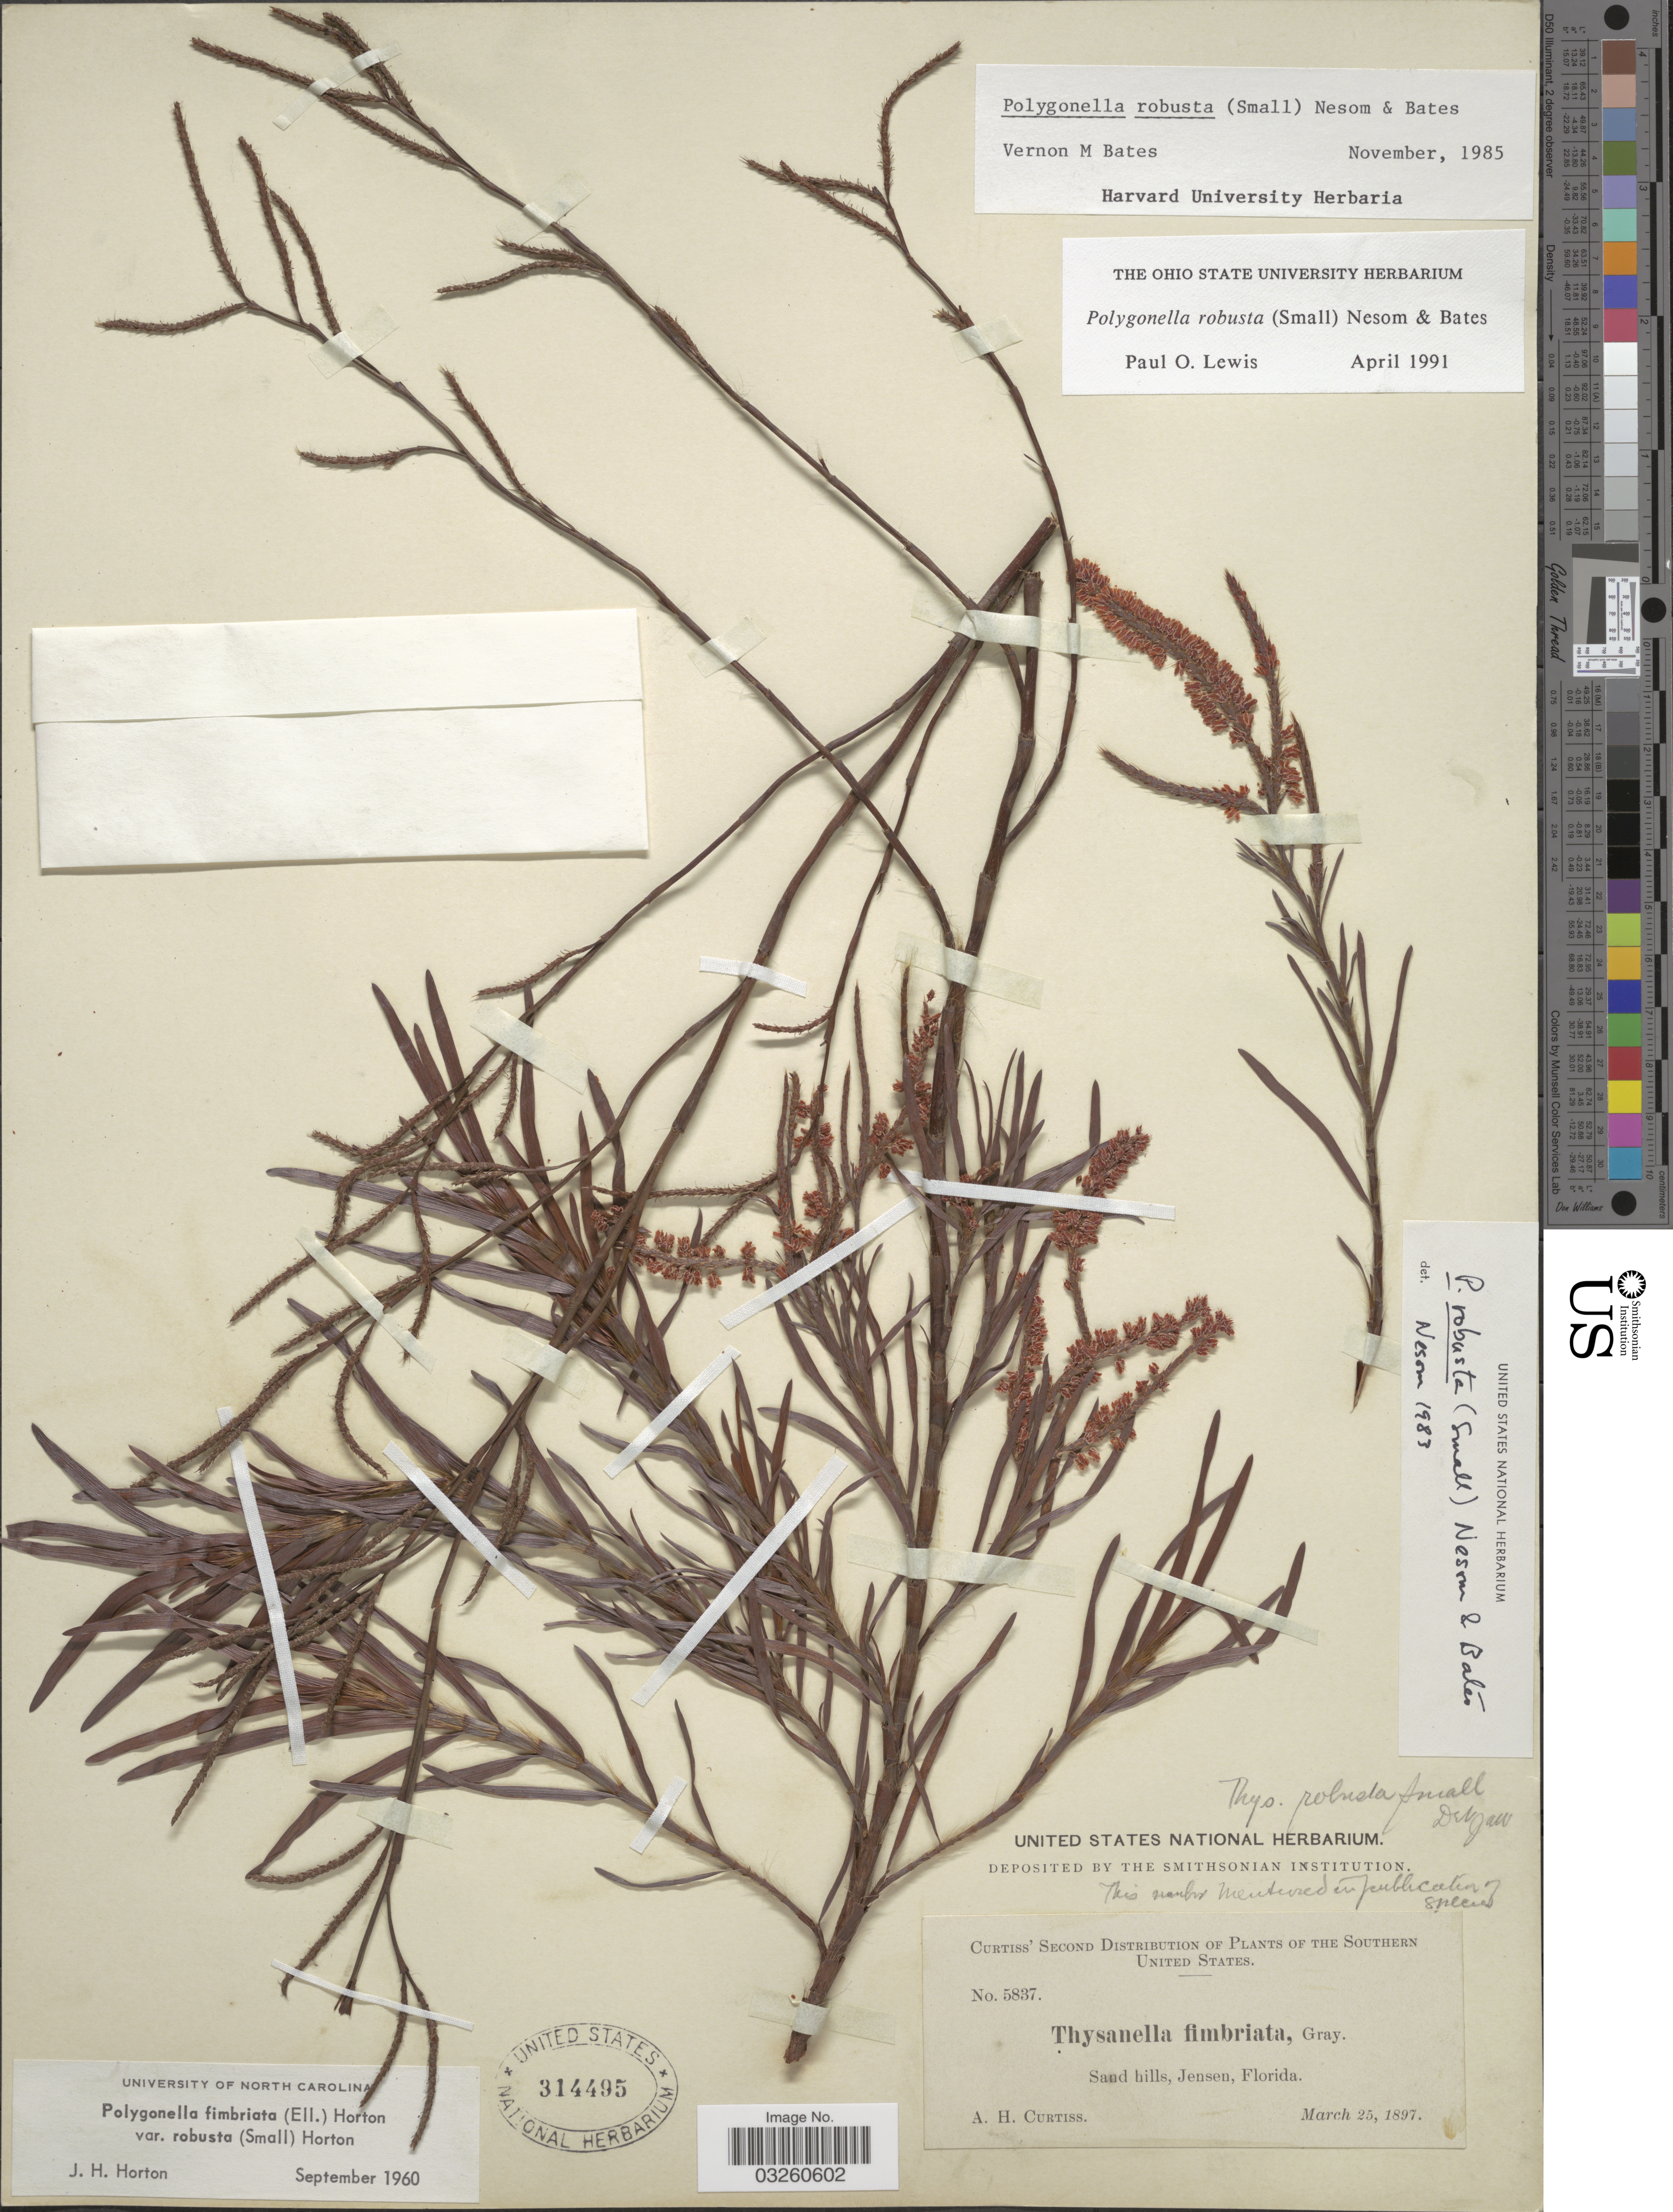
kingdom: Plantae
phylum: Tracheophyta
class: Magnoliopsida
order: Caryophyllales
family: Polygonaceae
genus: Polygonella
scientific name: Polygonella fimbriata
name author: (Elliott) Horton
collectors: A. H. Curtiss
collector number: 5837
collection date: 1897-03-25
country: United States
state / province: Florida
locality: Southern United States. Sand hills, Jensen.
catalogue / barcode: US 314495